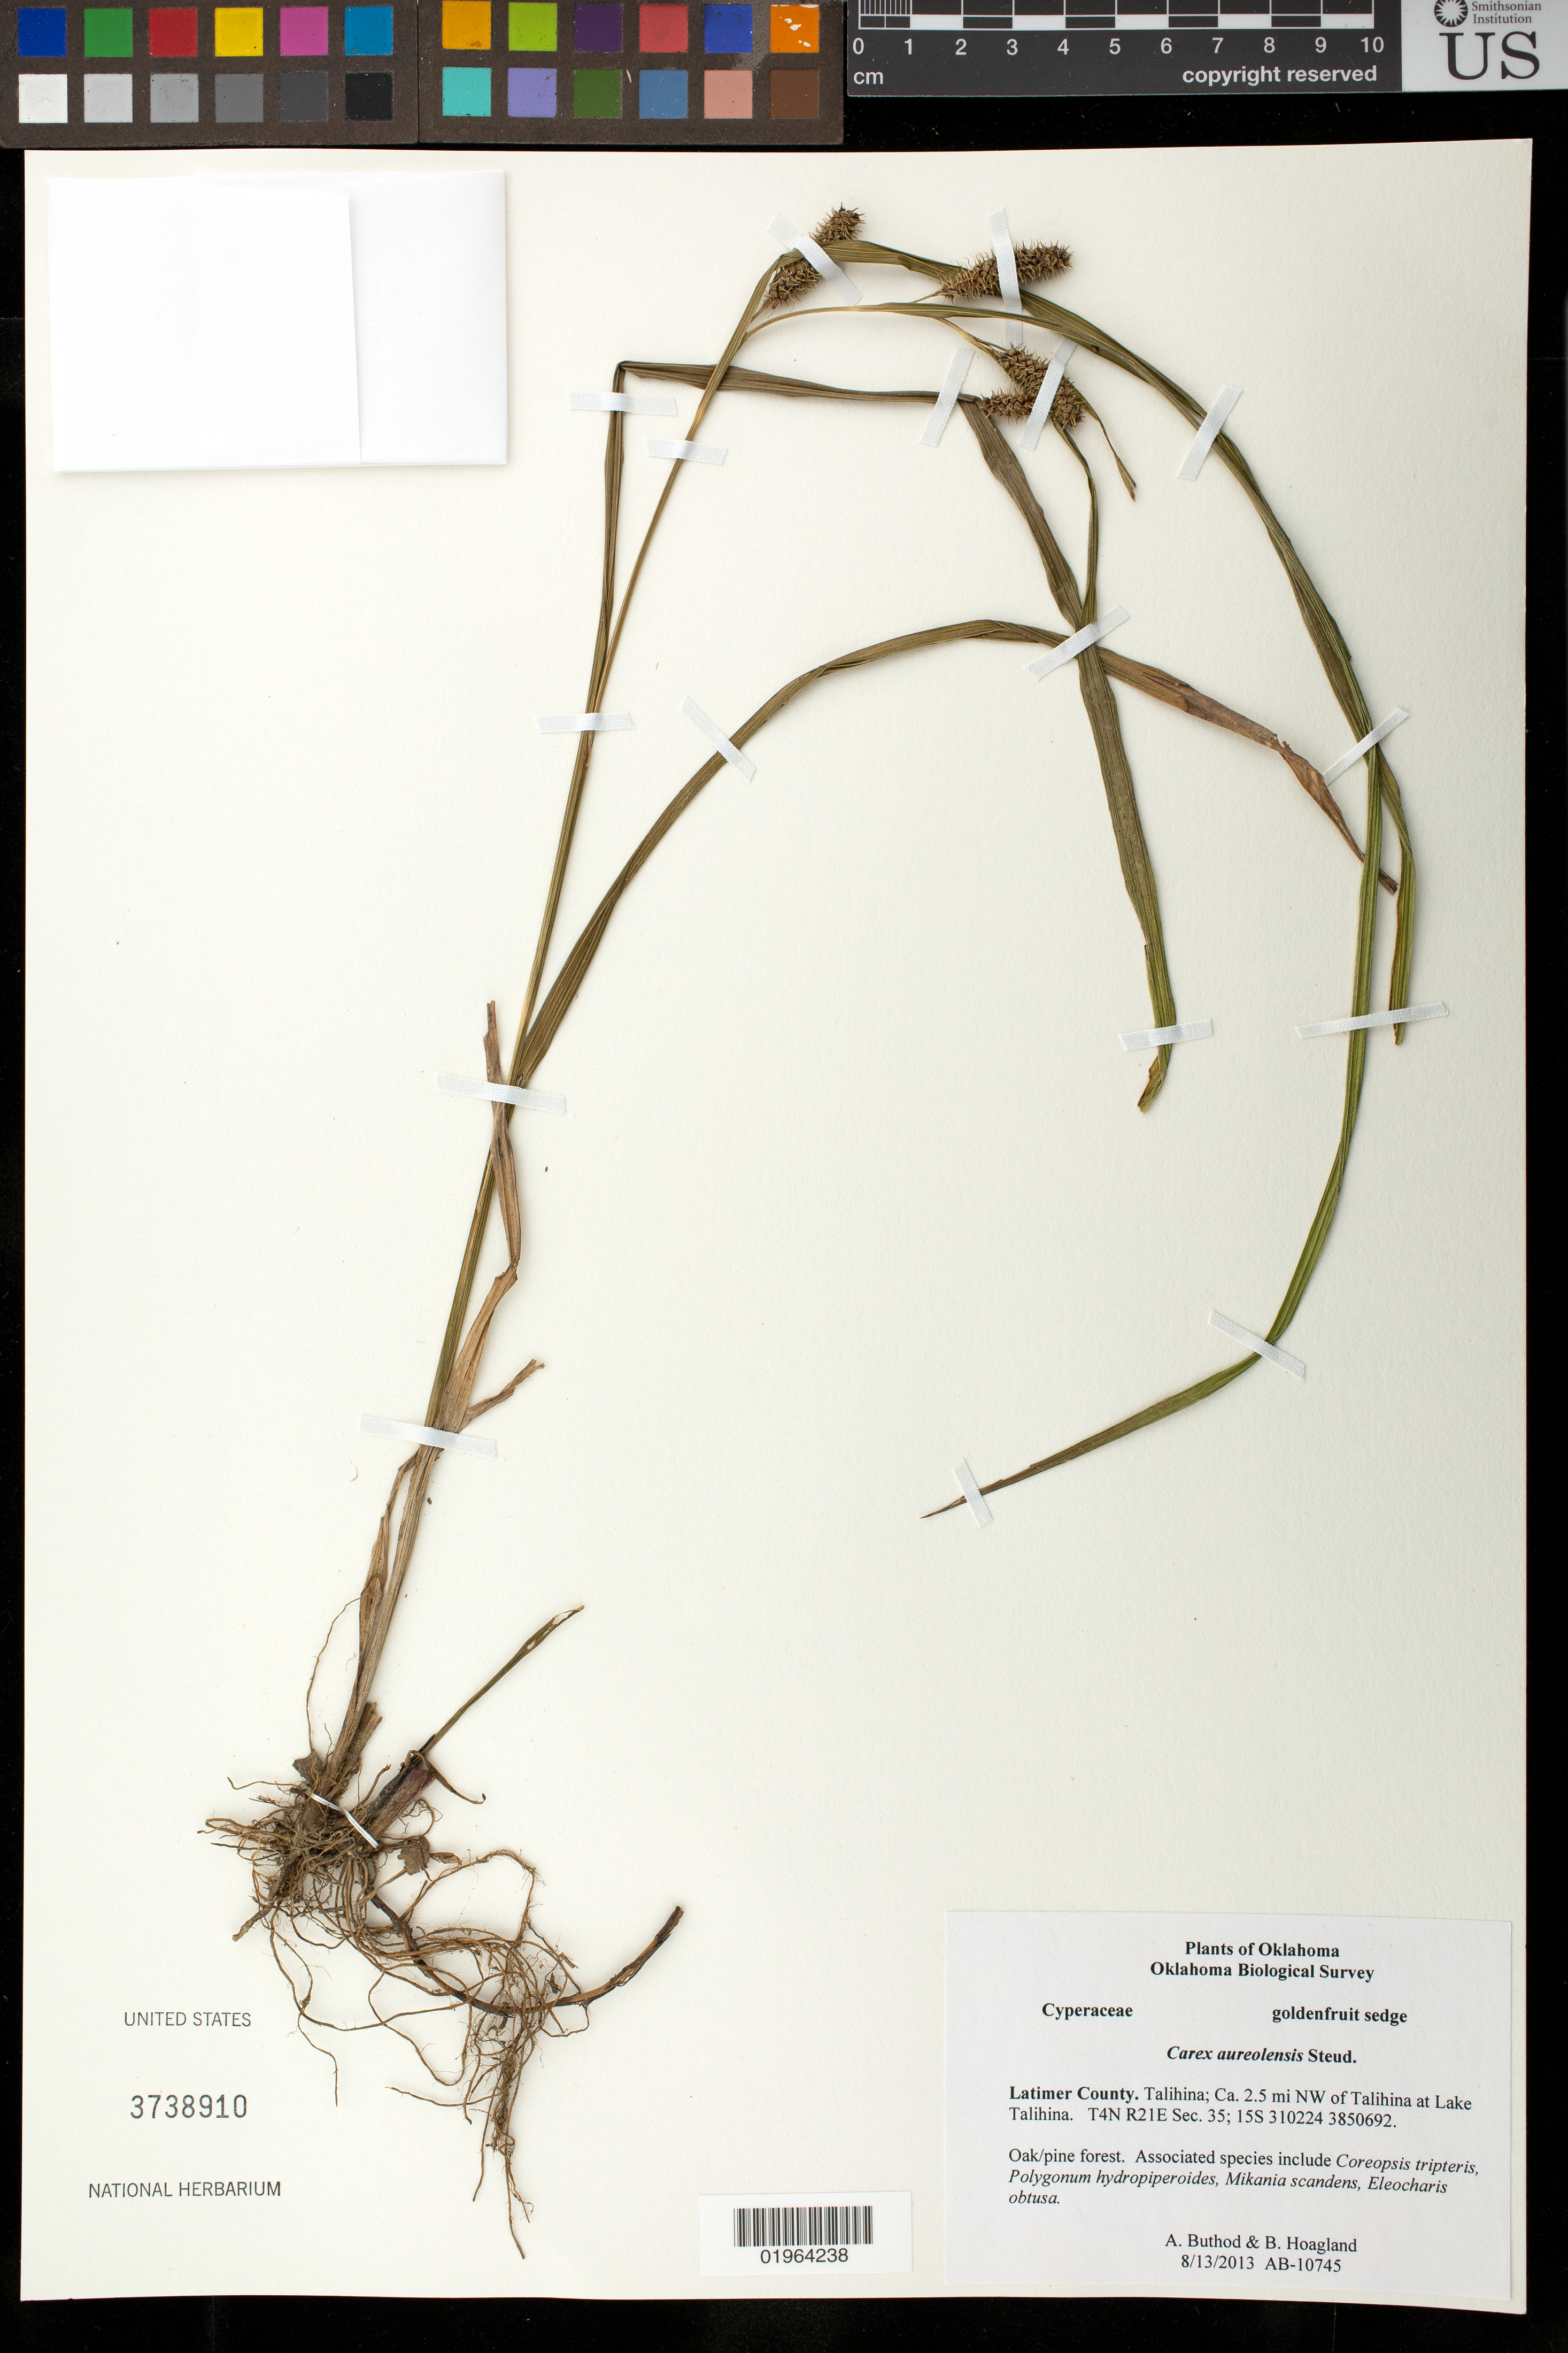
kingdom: Plantae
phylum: Tracheophyta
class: Liliopsida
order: Poales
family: Cyperaceae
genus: Carex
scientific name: Carex aureolensis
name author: Steud.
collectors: A. Buthod & B. Hoagland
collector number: AB-10745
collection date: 2013-08-12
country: United States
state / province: Oklahoma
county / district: Latimer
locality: Talihina, 2.5 mi. NW of Talihina at Lake Talihina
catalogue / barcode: US 3738910